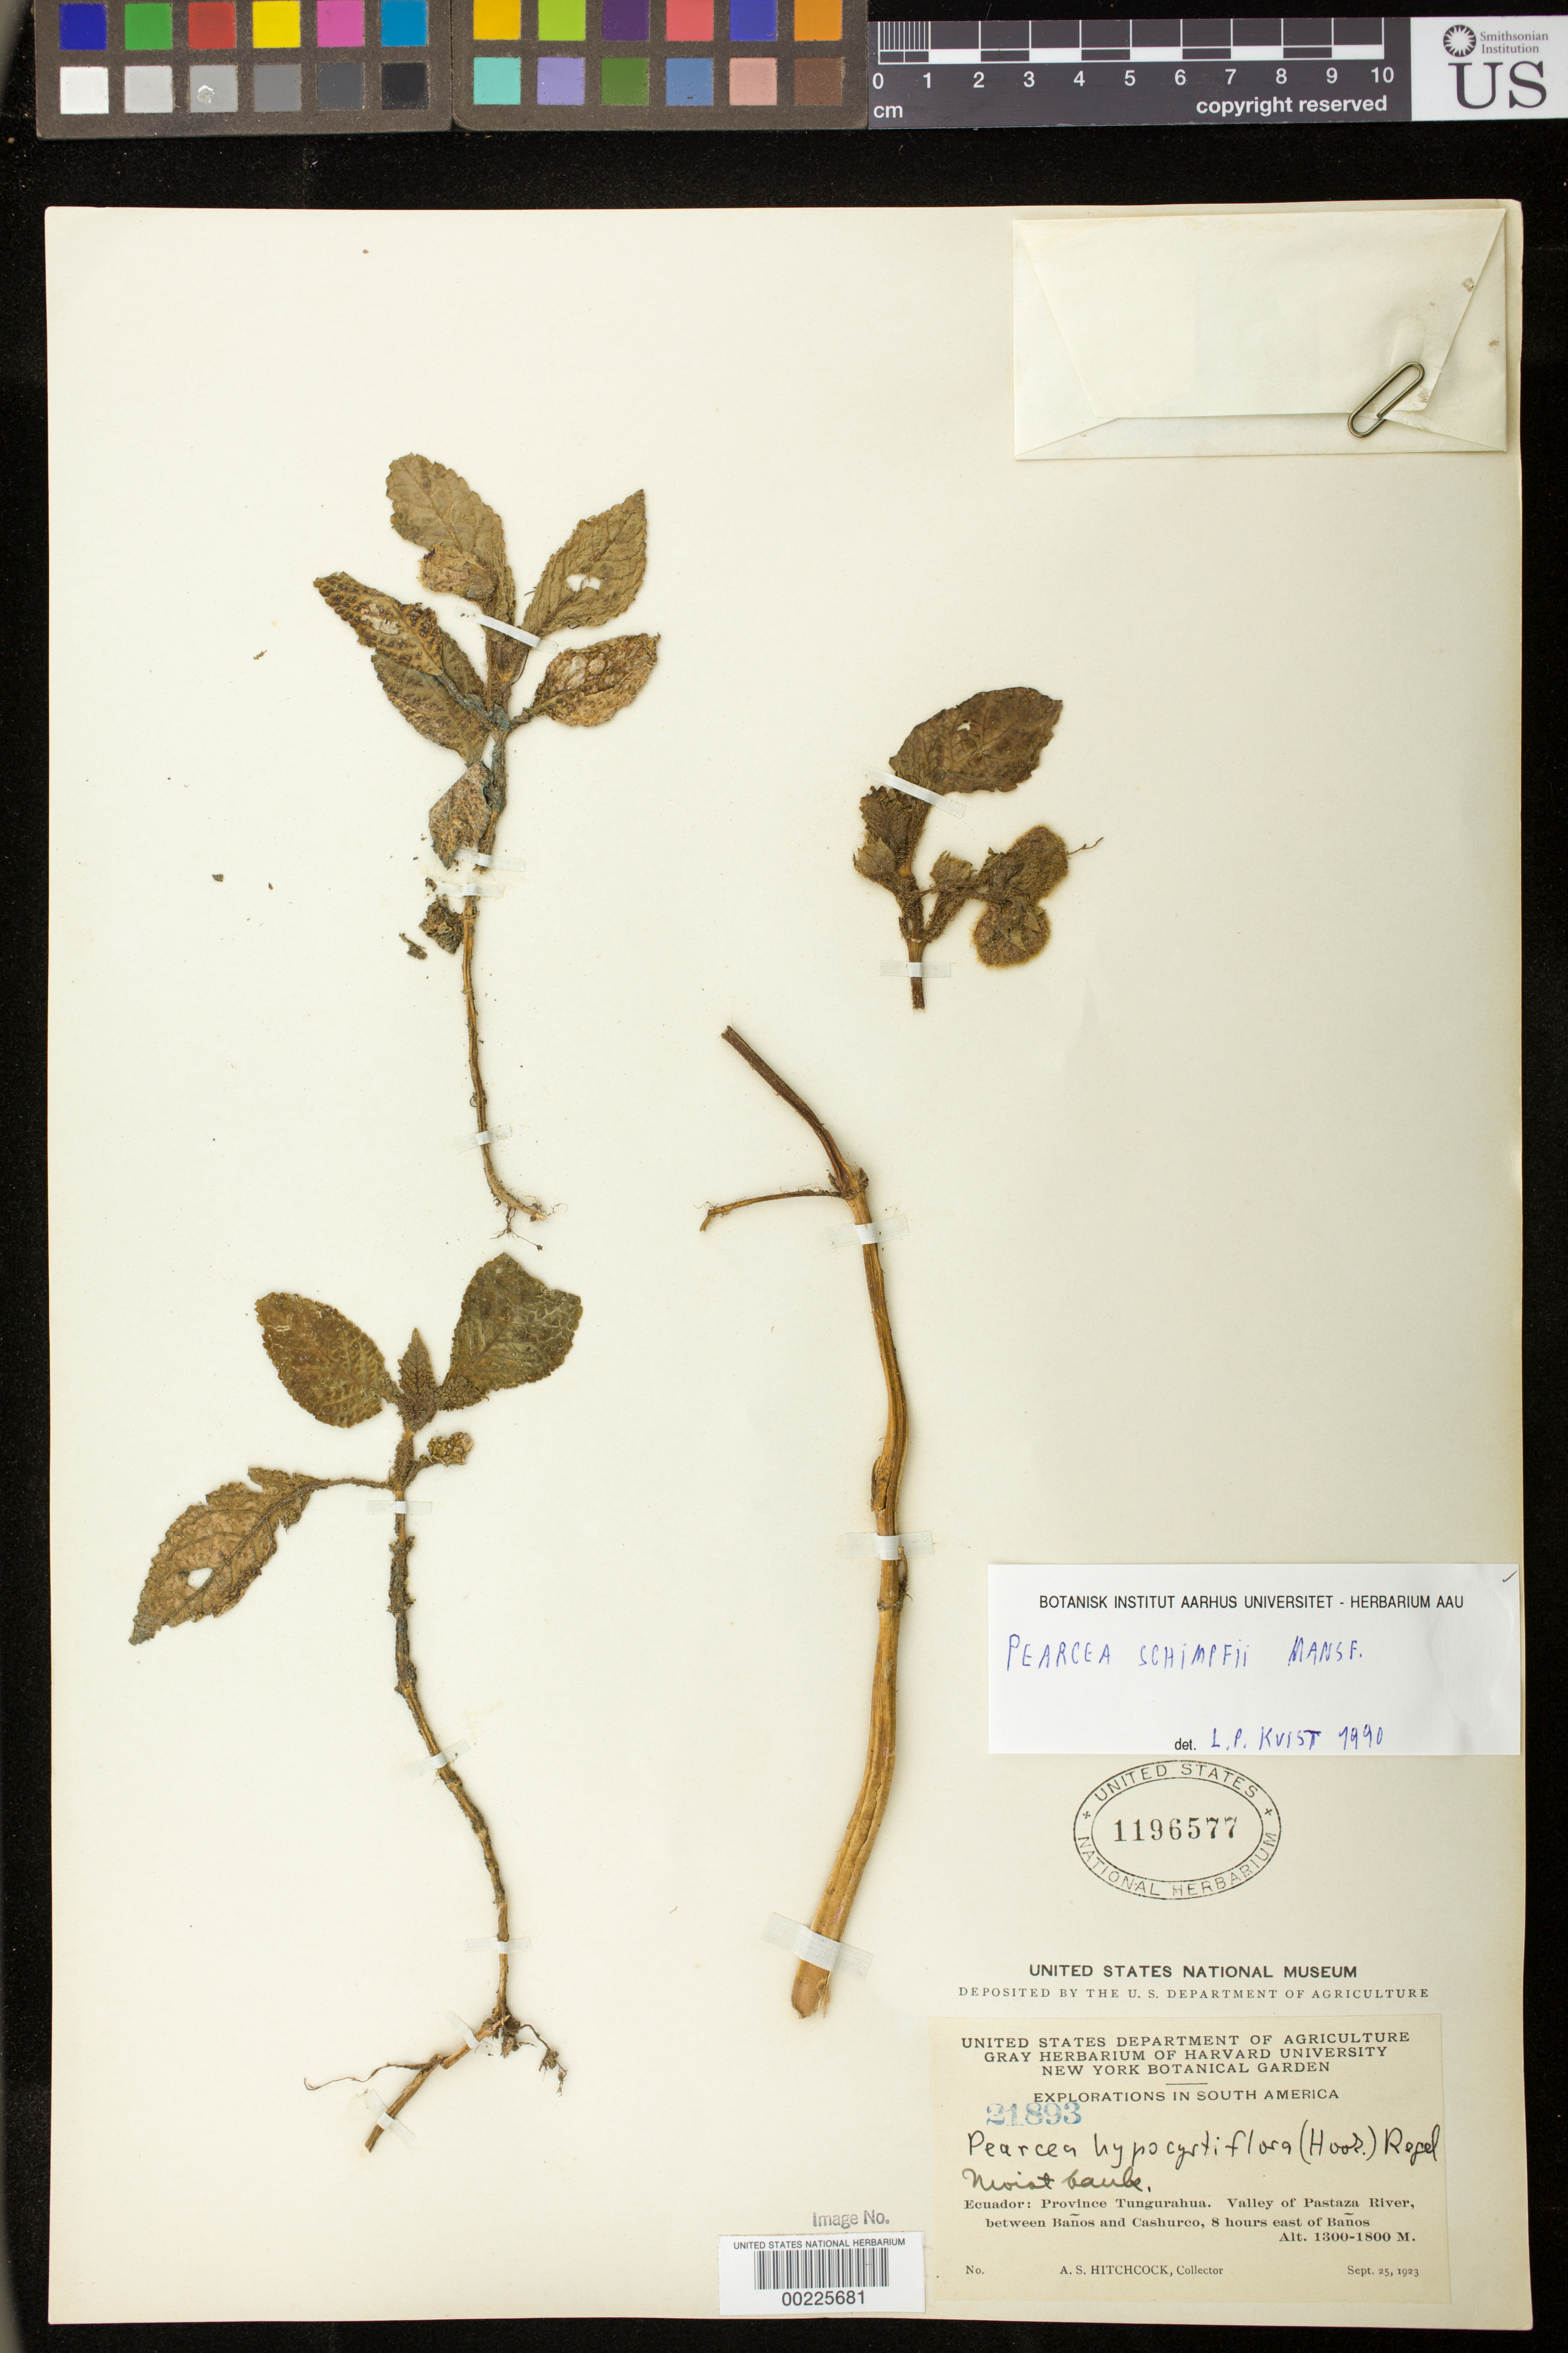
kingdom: Plantae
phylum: Tracheophyta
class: Magnoliopsida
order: Lamiales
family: Gesneriaceae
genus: Pearcea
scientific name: Pearcea schimpfii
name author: Mansf.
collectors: A. S. Hitchcock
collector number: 21893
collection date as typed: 25 Sep 1923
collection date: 1923-09-25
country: Ecuador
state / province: Tungurahua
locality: Valley of Pastaza River, between Baños and Cashurco, 8 hrs E of Baños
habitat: Moist banks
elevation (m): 1300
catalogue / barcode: US 1196577